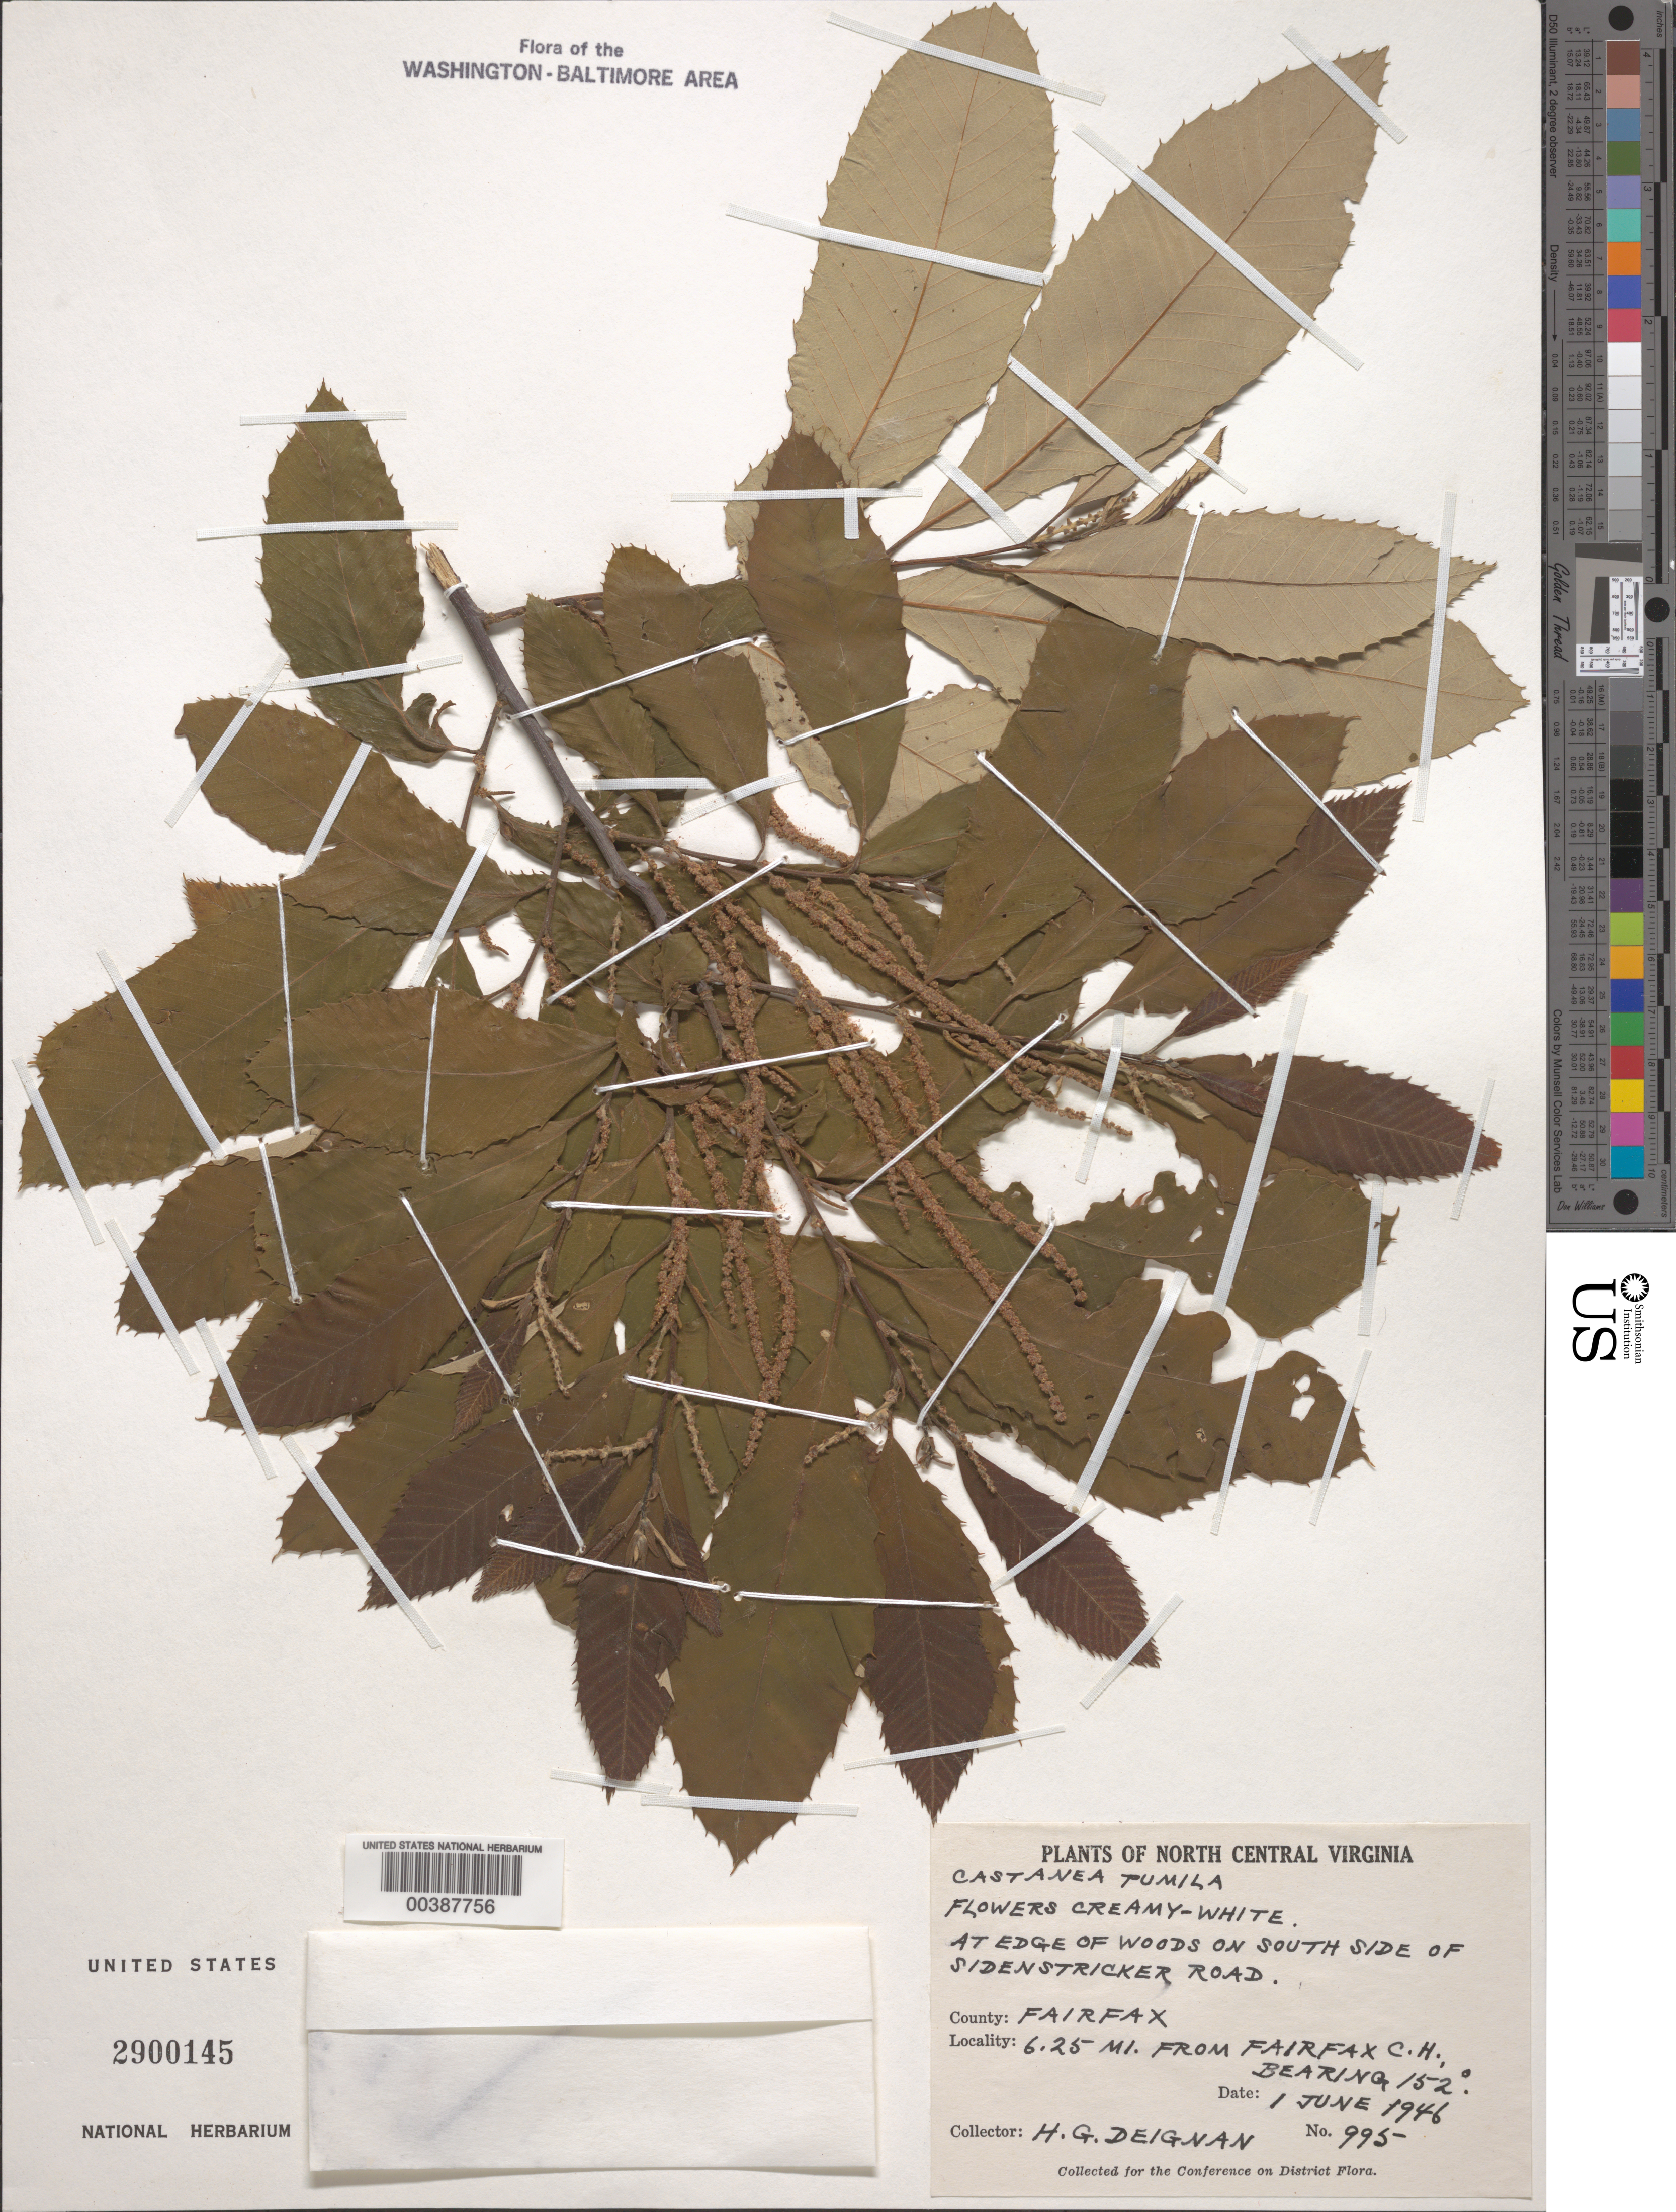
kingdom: Plantae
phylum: Tracheophyta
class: Magnoliopsida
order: Fagales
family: Fagaceae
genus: Castanea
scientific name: Castanea pumila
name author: (L.) Mill.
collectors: H. Deignan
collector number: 995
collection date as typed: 01 Jun 1946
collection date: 1946-06-01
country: United States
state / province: Virginia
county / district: Fairfax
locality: Sidenstricker Road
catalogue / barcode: US 2900145